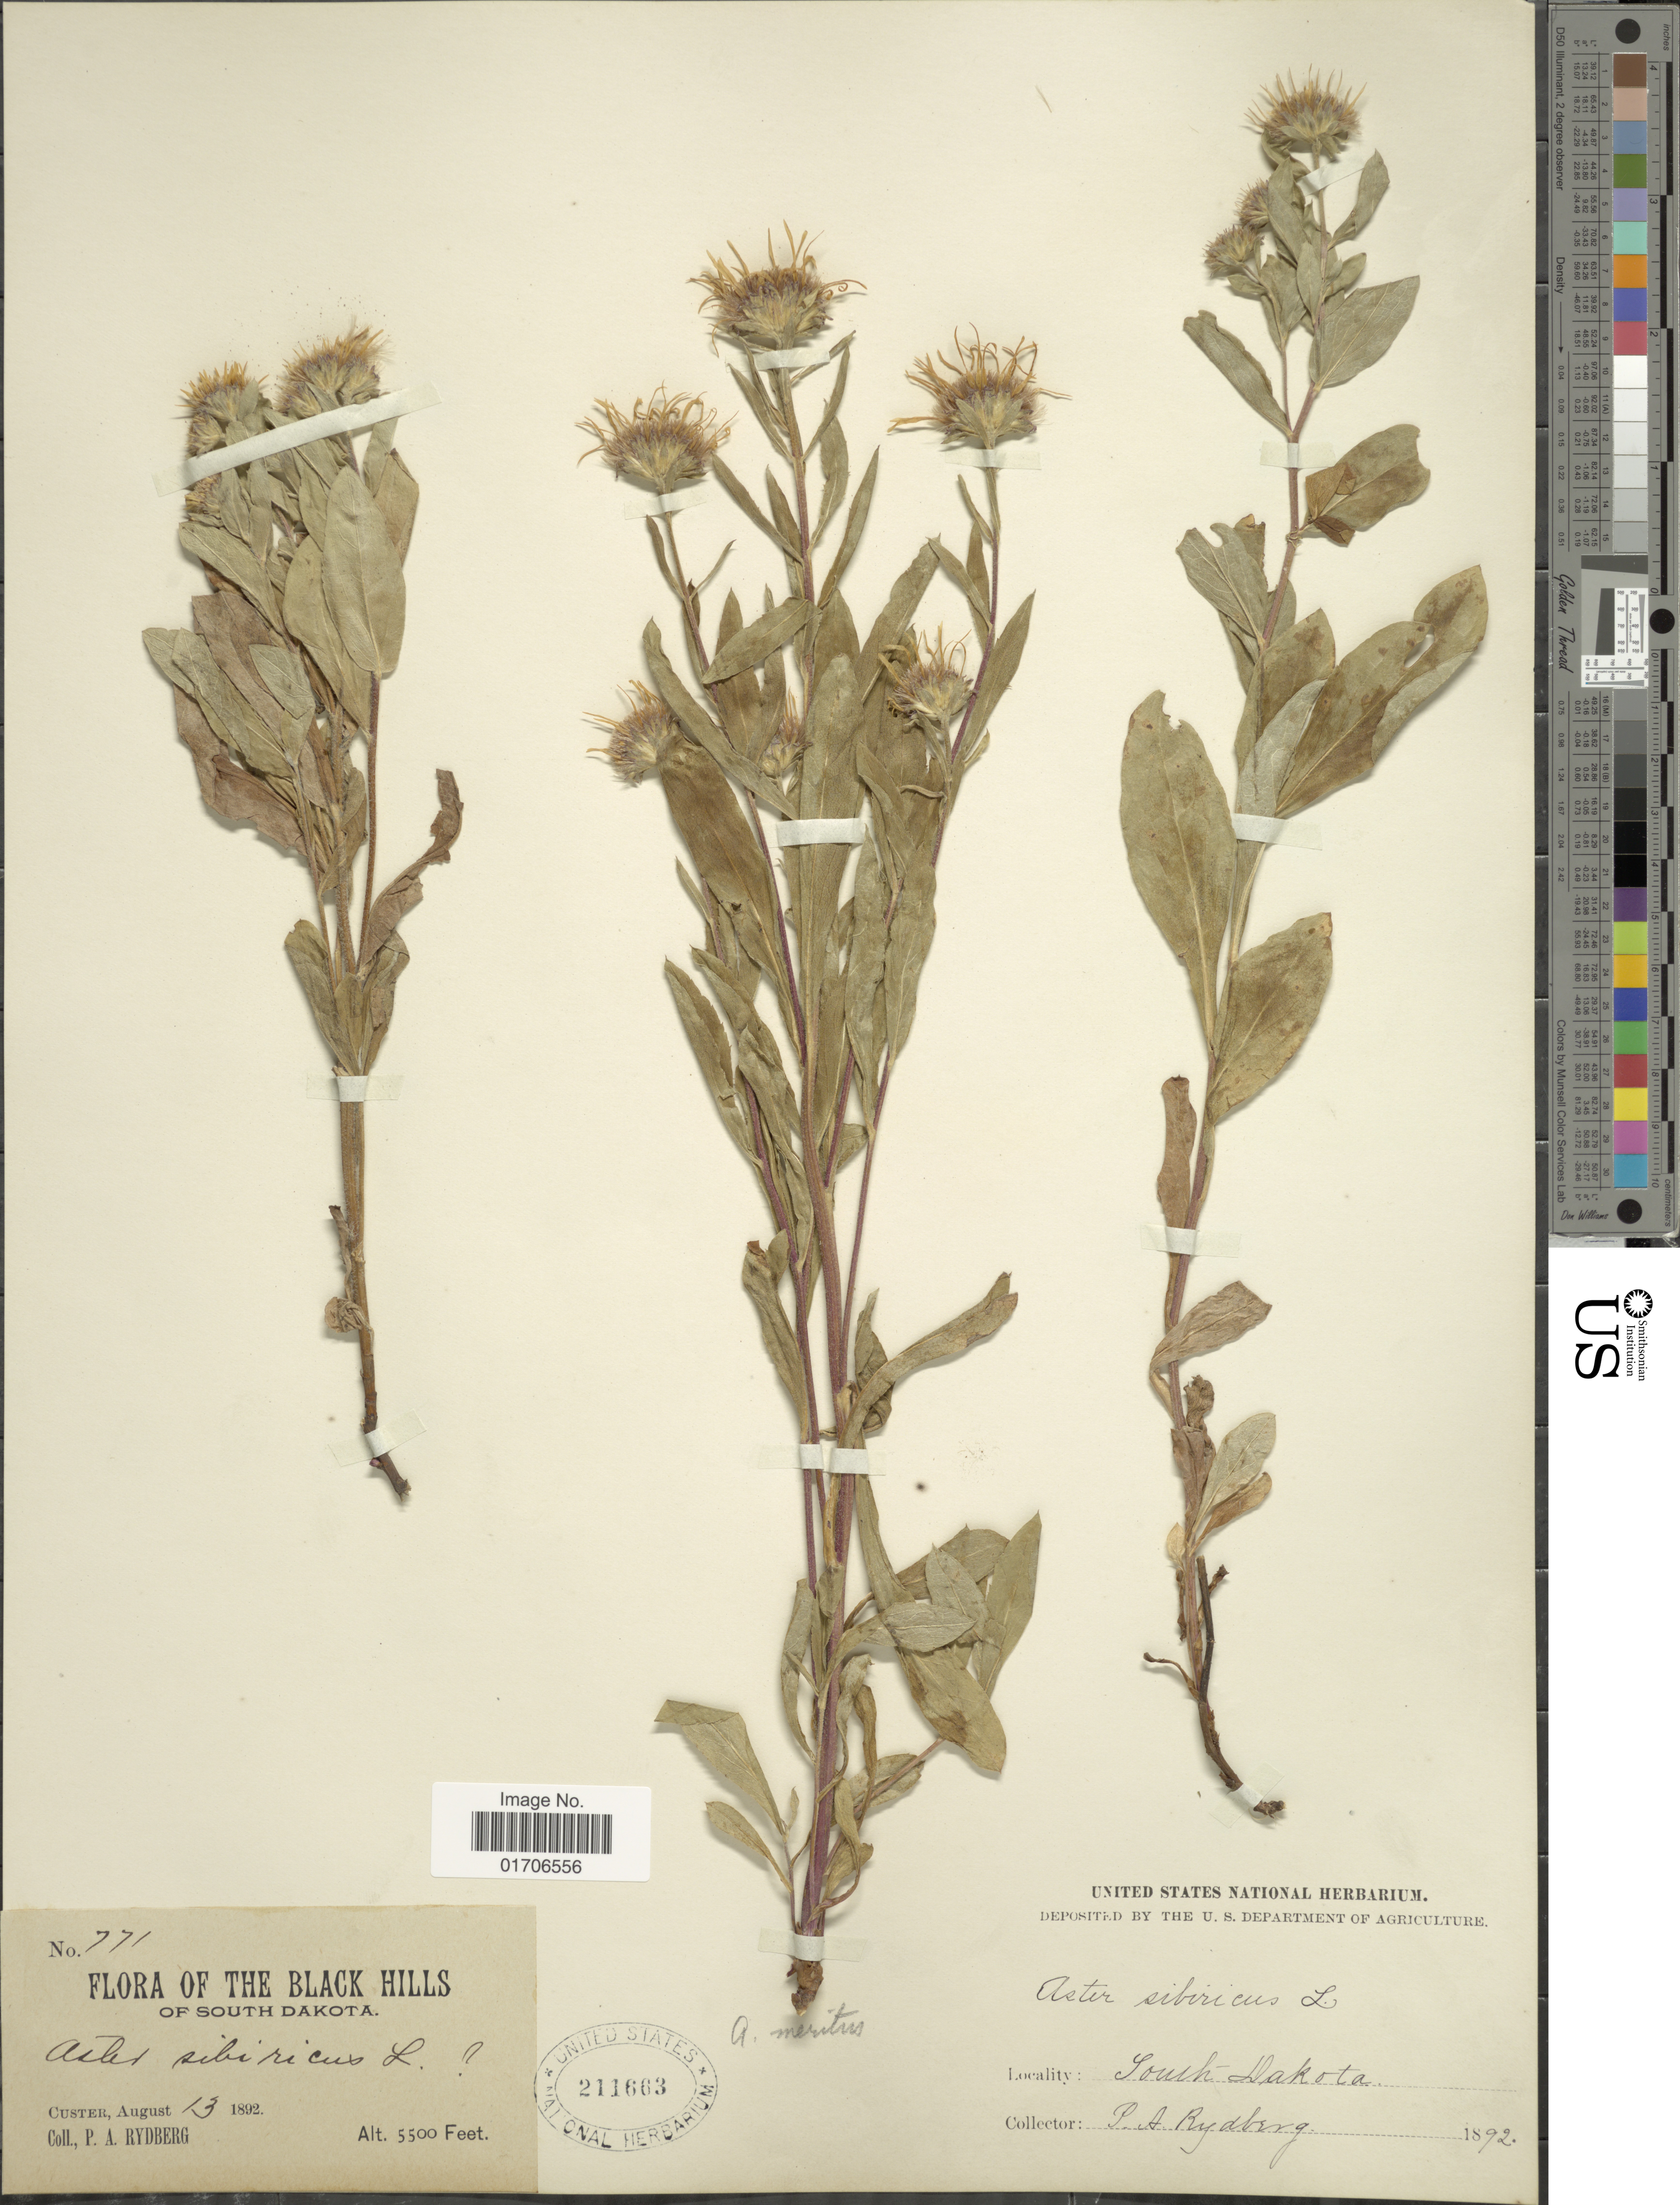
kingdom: Plantae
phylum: Tracheophyta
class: Magnoliopsida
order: Asterales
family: Asteraceae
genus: Eurybia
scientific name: Eurybia merita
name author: (A. Nelson) G.L. Nesom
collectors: P. A. Rydberg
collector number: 771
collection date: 1892-08-13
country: United States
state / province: South Dakota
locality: Black Hills of South Dakota. Custer.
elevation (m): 1676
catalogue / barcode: US 211663